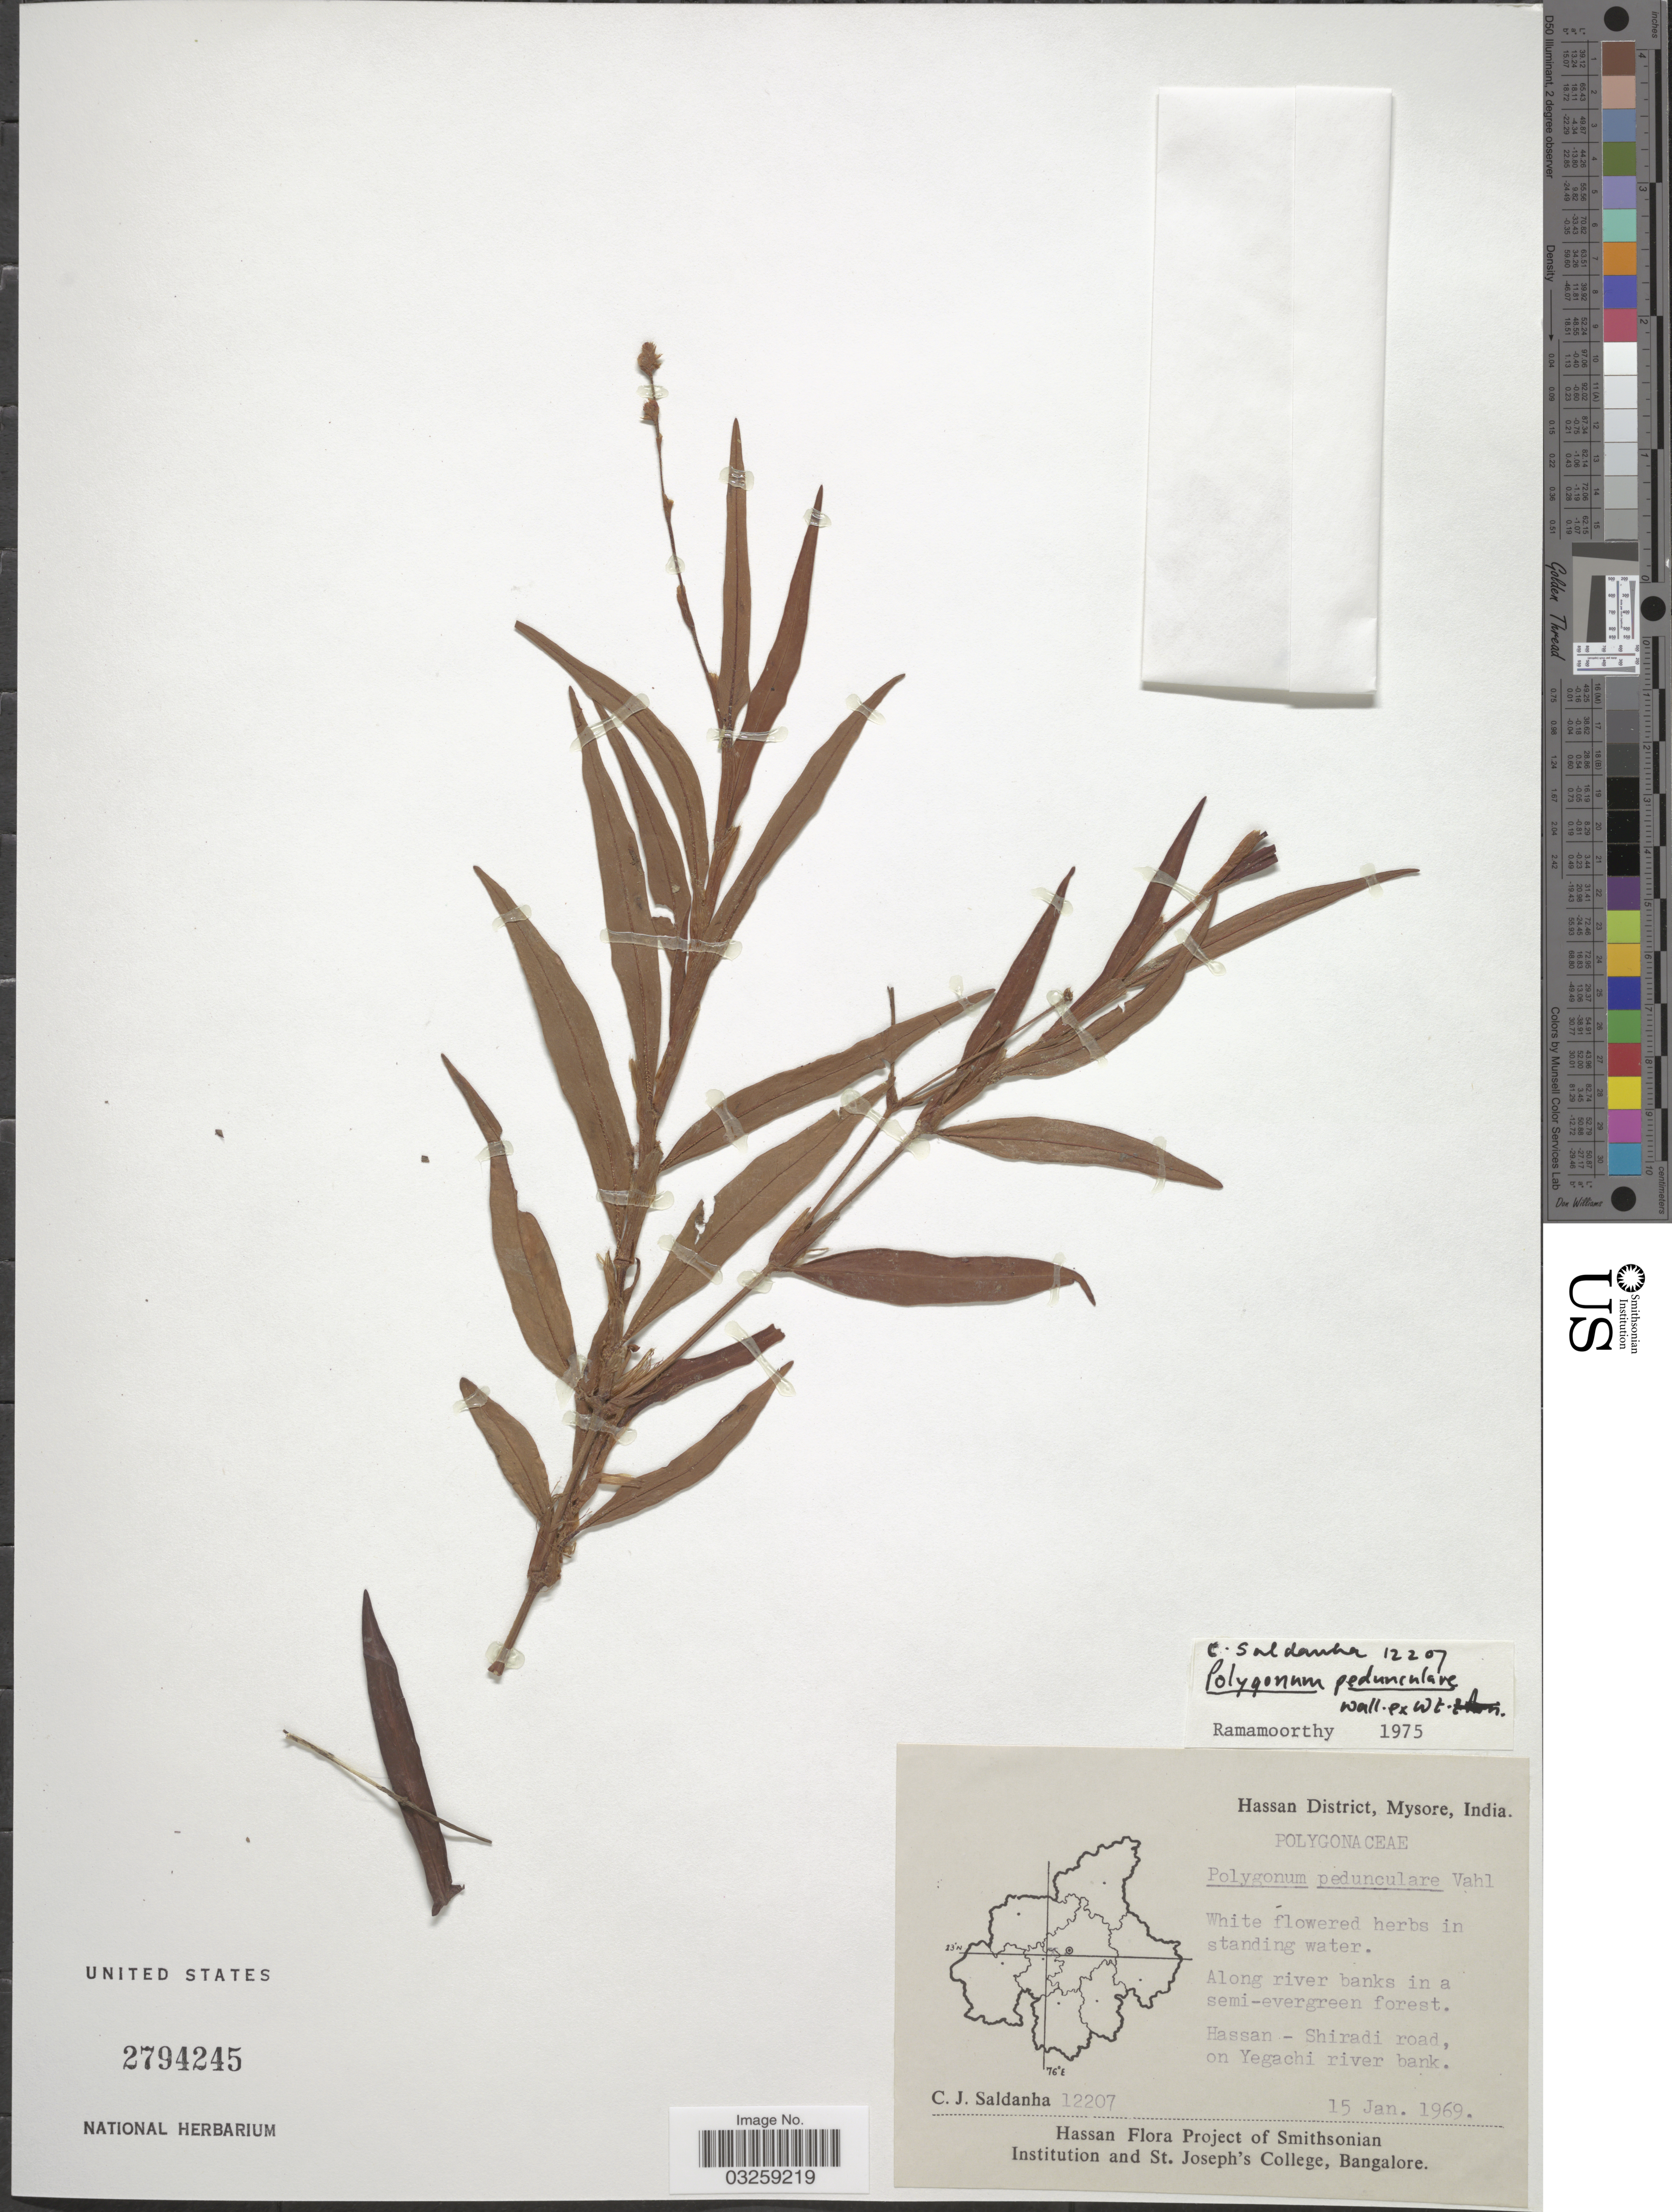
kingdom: Plantae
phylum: Tracheophyta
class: Magnoliopsida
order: Caryophyllales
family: Polygonaceae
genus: Polygonum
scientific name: Polygonum pedunculare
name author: Wall. ex Meisn.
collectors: C. J. Saldanha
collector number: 12207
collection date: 1969-01-15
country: India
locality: Hassan District, Mysore. Along river banks. Hassan - Shiradi road, on Yegachi river bank.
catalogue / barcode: US 2794245